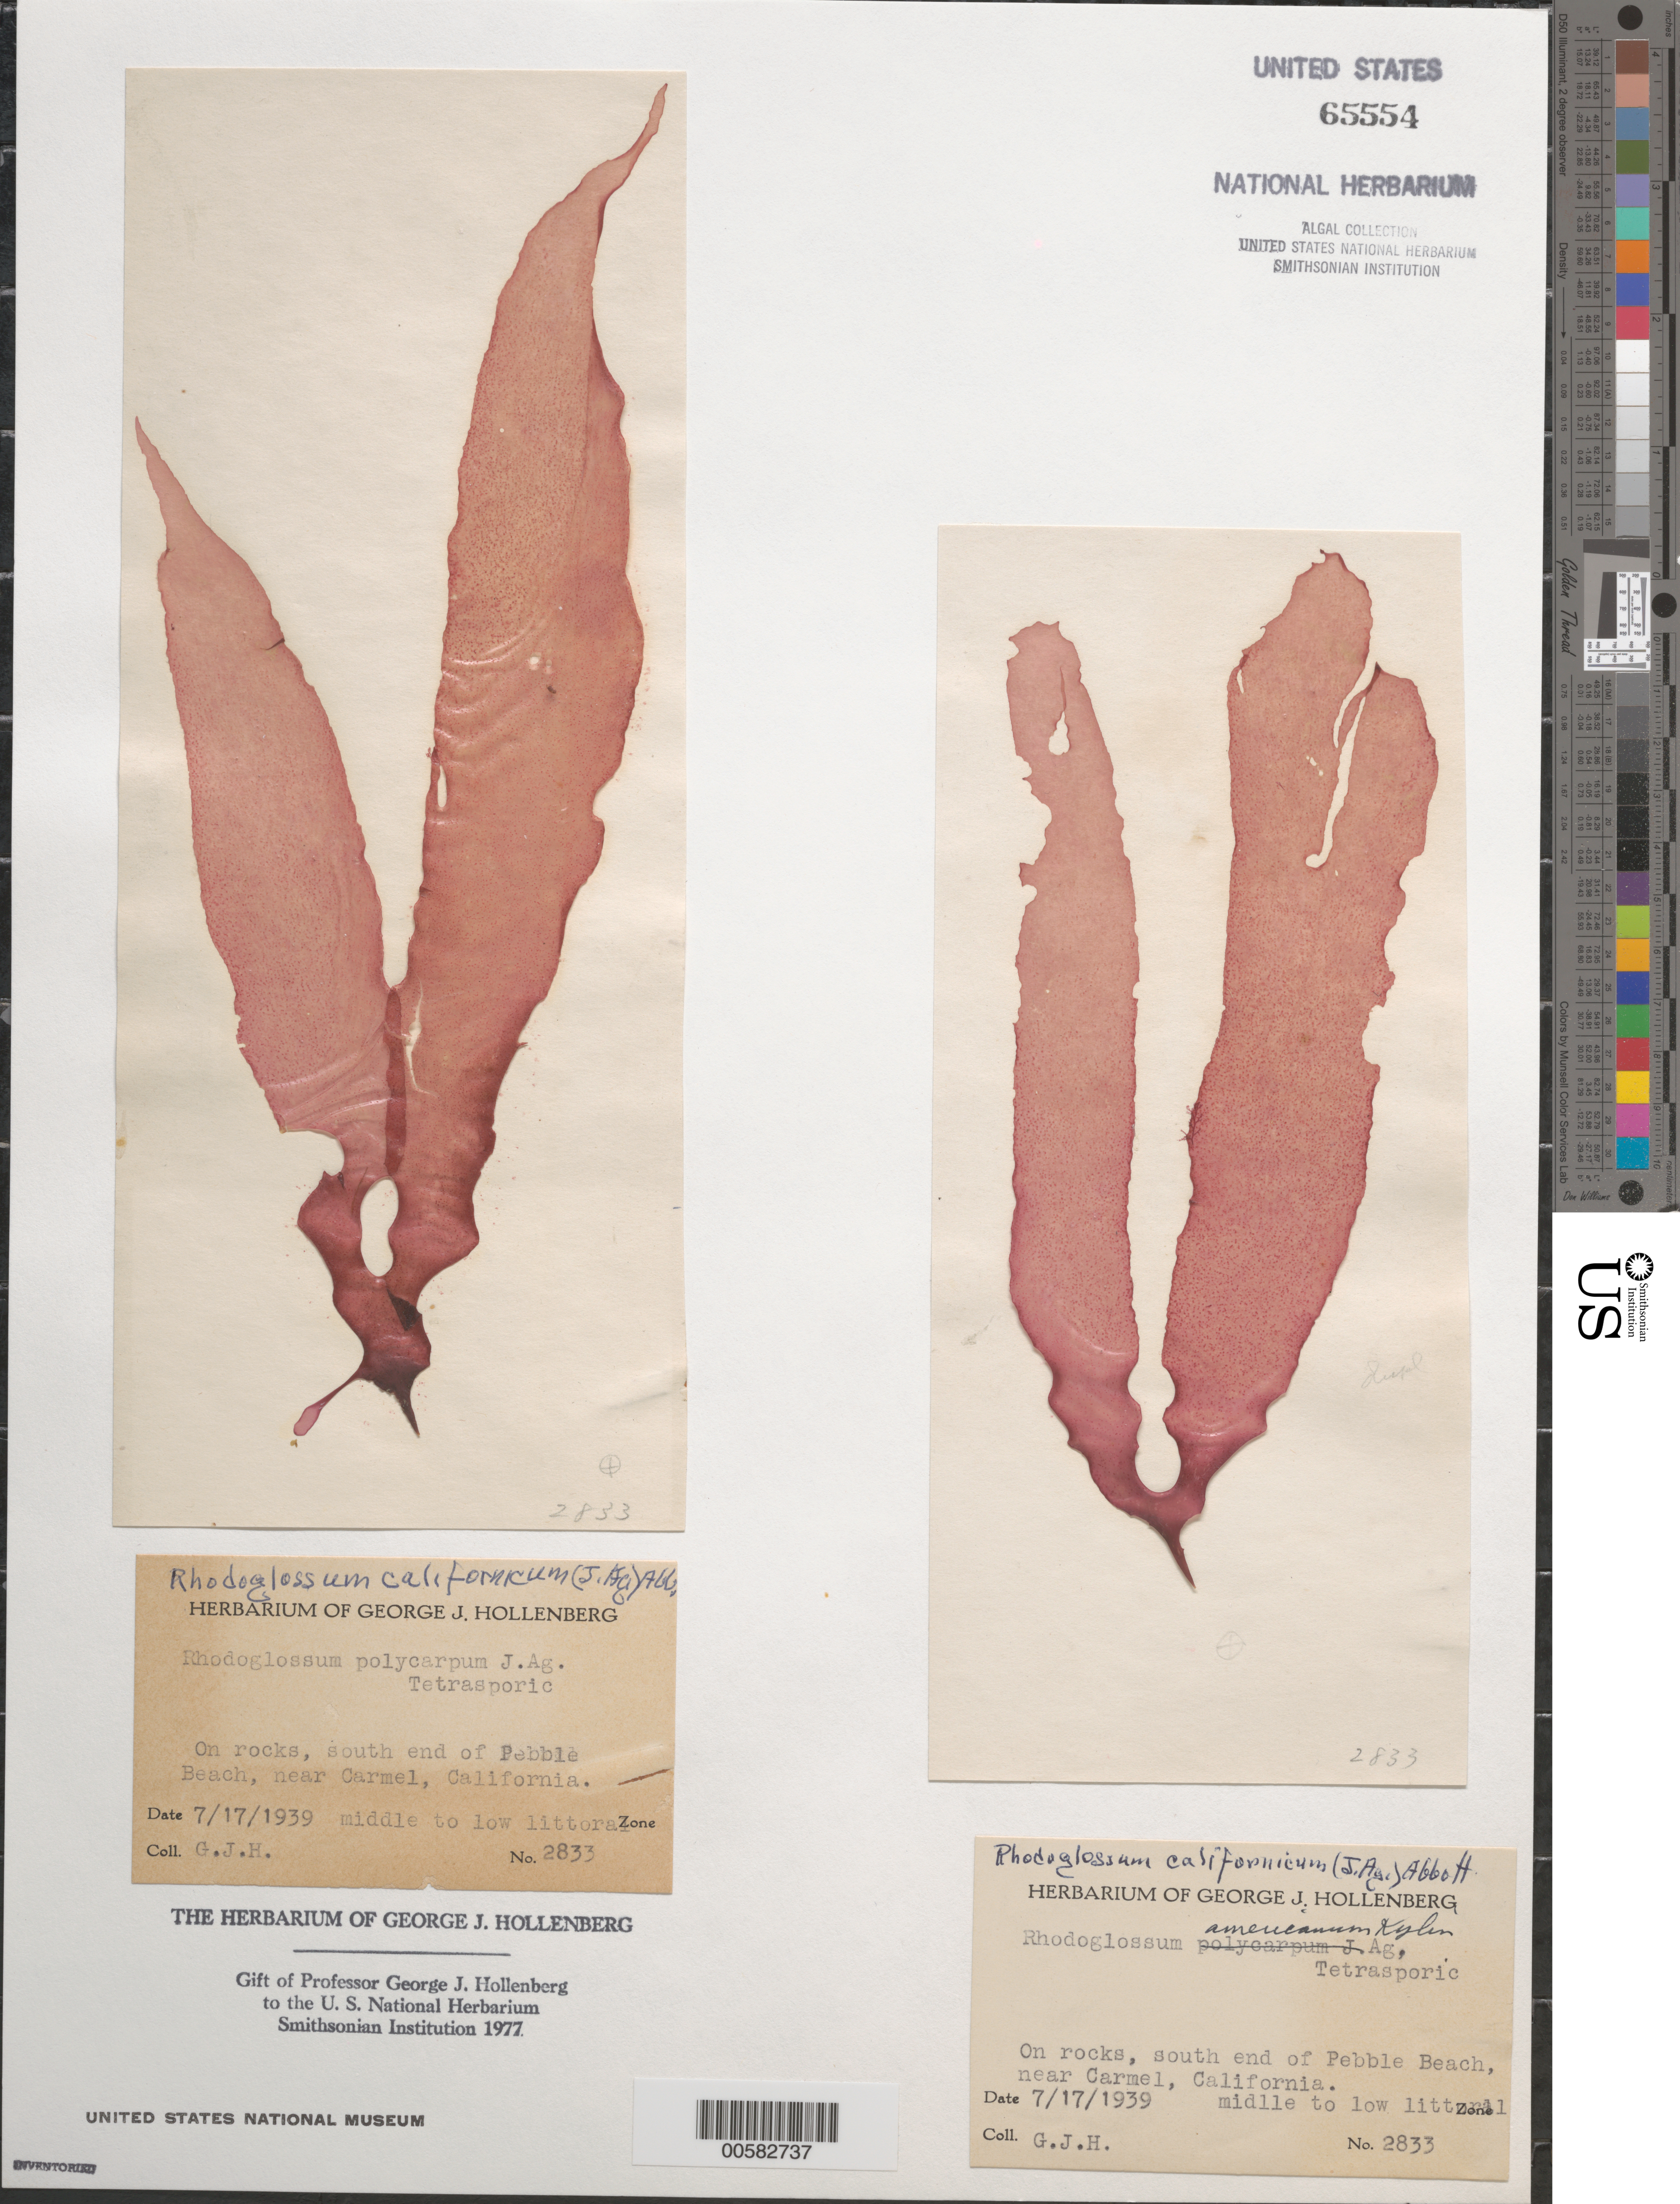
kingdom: Plantae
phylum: Rhodophyta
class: Florideophyceae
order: Gigartinales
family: Gigartinaceae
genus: Mazzaella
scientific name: Mazzaella californica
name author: (J. Agardh) G. De Toni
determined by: Algae name updating Project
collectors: G. Hollenberg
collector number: GJH 2833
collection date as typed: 17 Jul 1939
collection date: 1939-07-17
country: United States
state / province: California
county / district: Monterey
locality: Pebble Beach, near Carmel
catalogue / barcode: US 65554